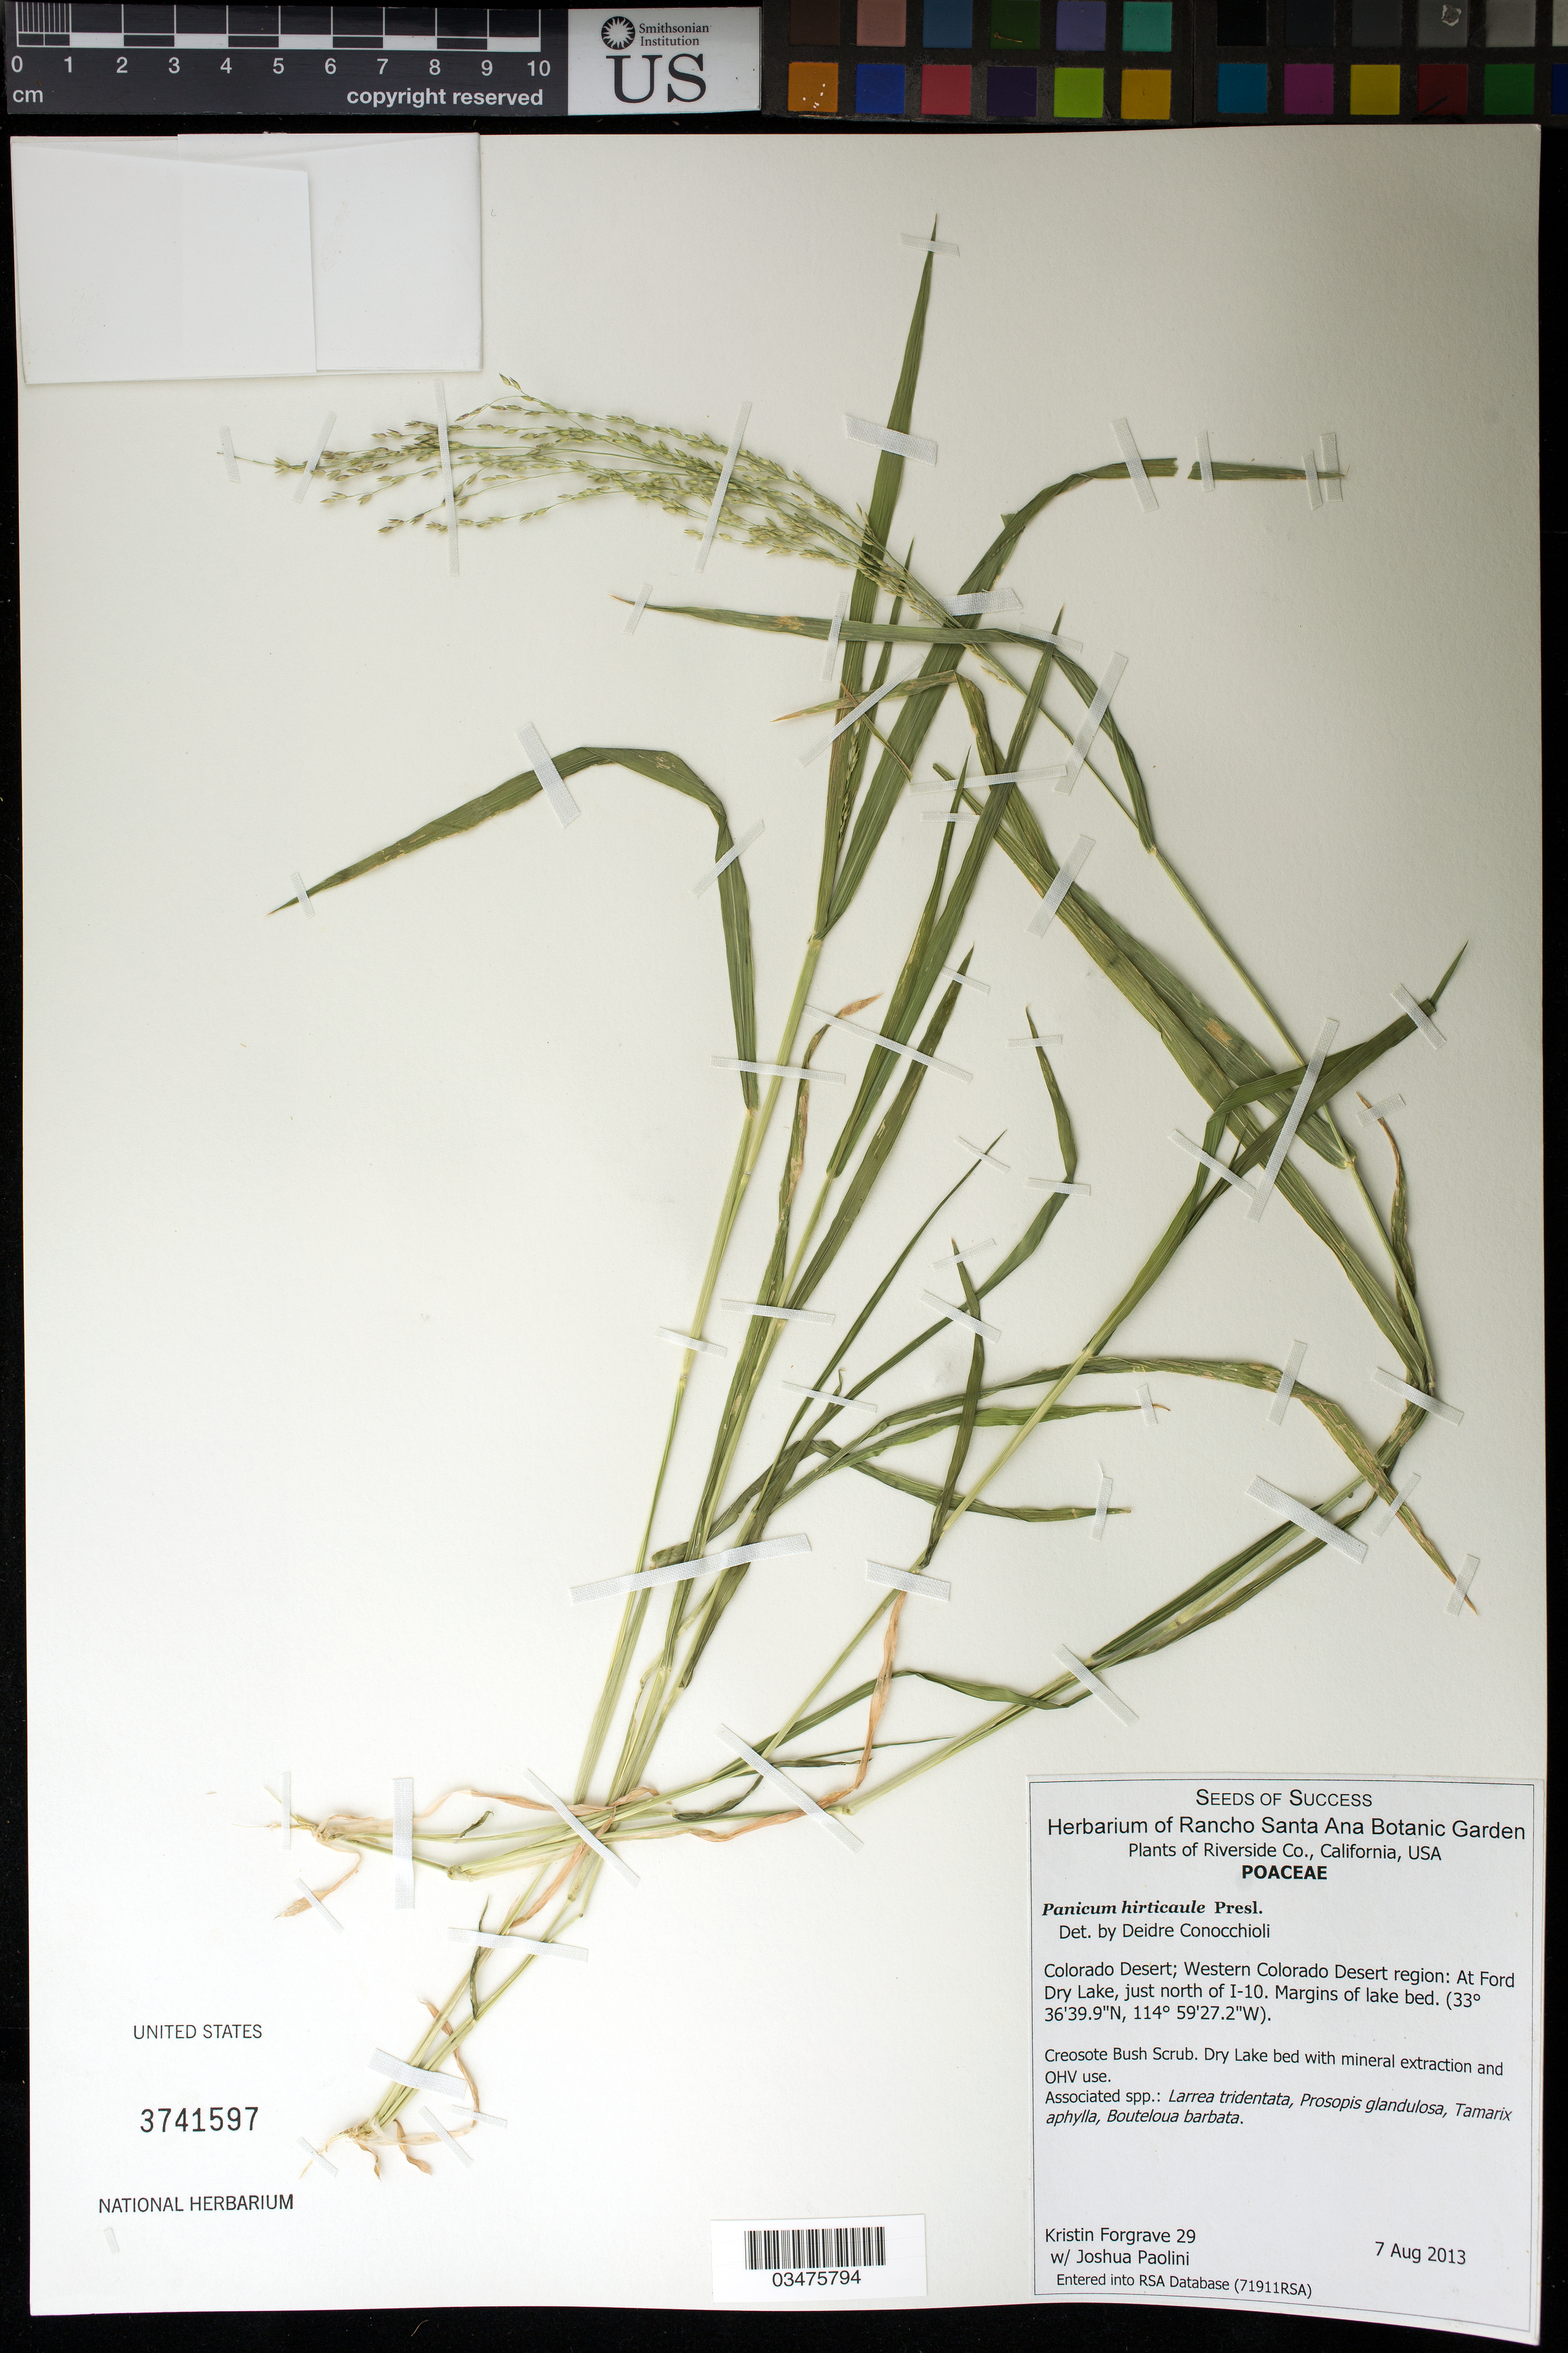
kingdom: Plantae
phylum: Tracheophyta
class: Liliopsida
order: Poales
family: Poaceae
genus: Panicum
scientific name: Panicum hirticaule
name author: J. Presl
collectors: K. Forgrave & J. Paolini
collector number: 29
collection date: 2013-08-07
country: United States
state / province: California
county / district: Riverside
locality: Western Colorado Desert, at Ford Dry Lake, just north of I-10.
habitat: Creosote Bush Scrub.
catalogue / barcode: US 3741597